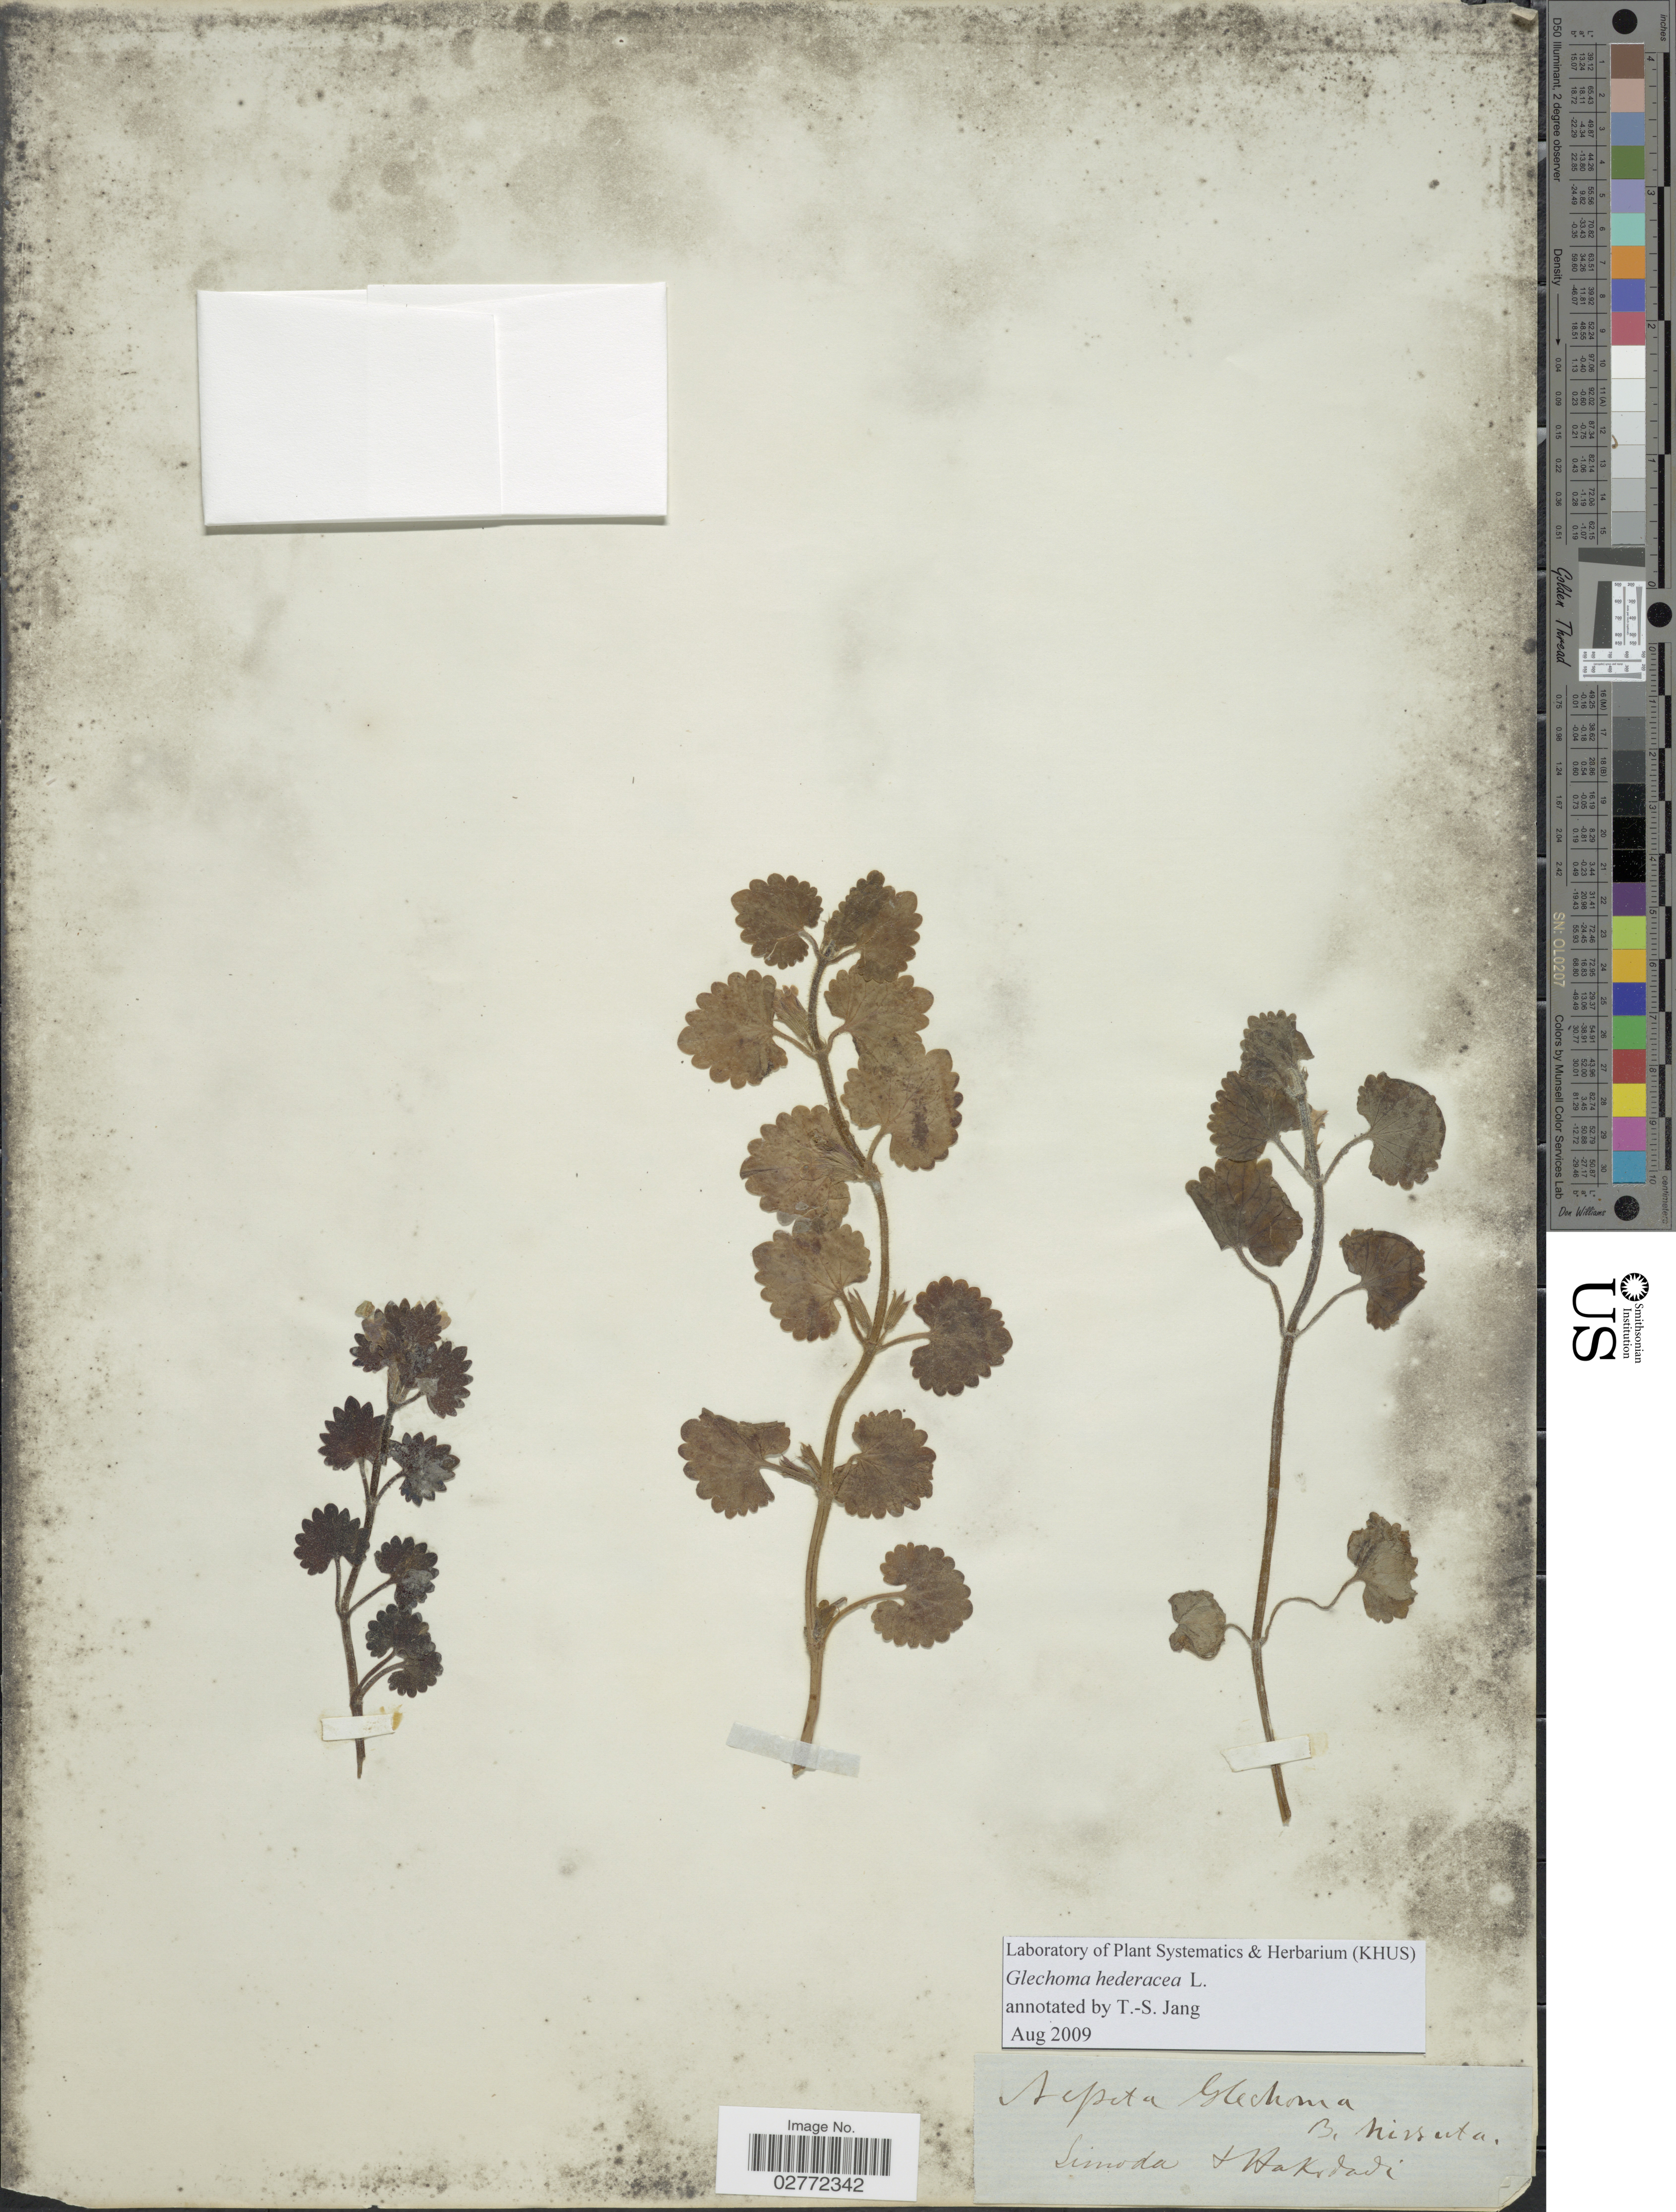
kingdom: Plantae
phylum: Tracheophyta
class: Magnoliopsida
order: Lamiales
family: Lamiaceae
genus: Glechoma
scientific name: Glechoma hederacea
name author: L.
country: Japan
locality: Simoda & Hakodadi